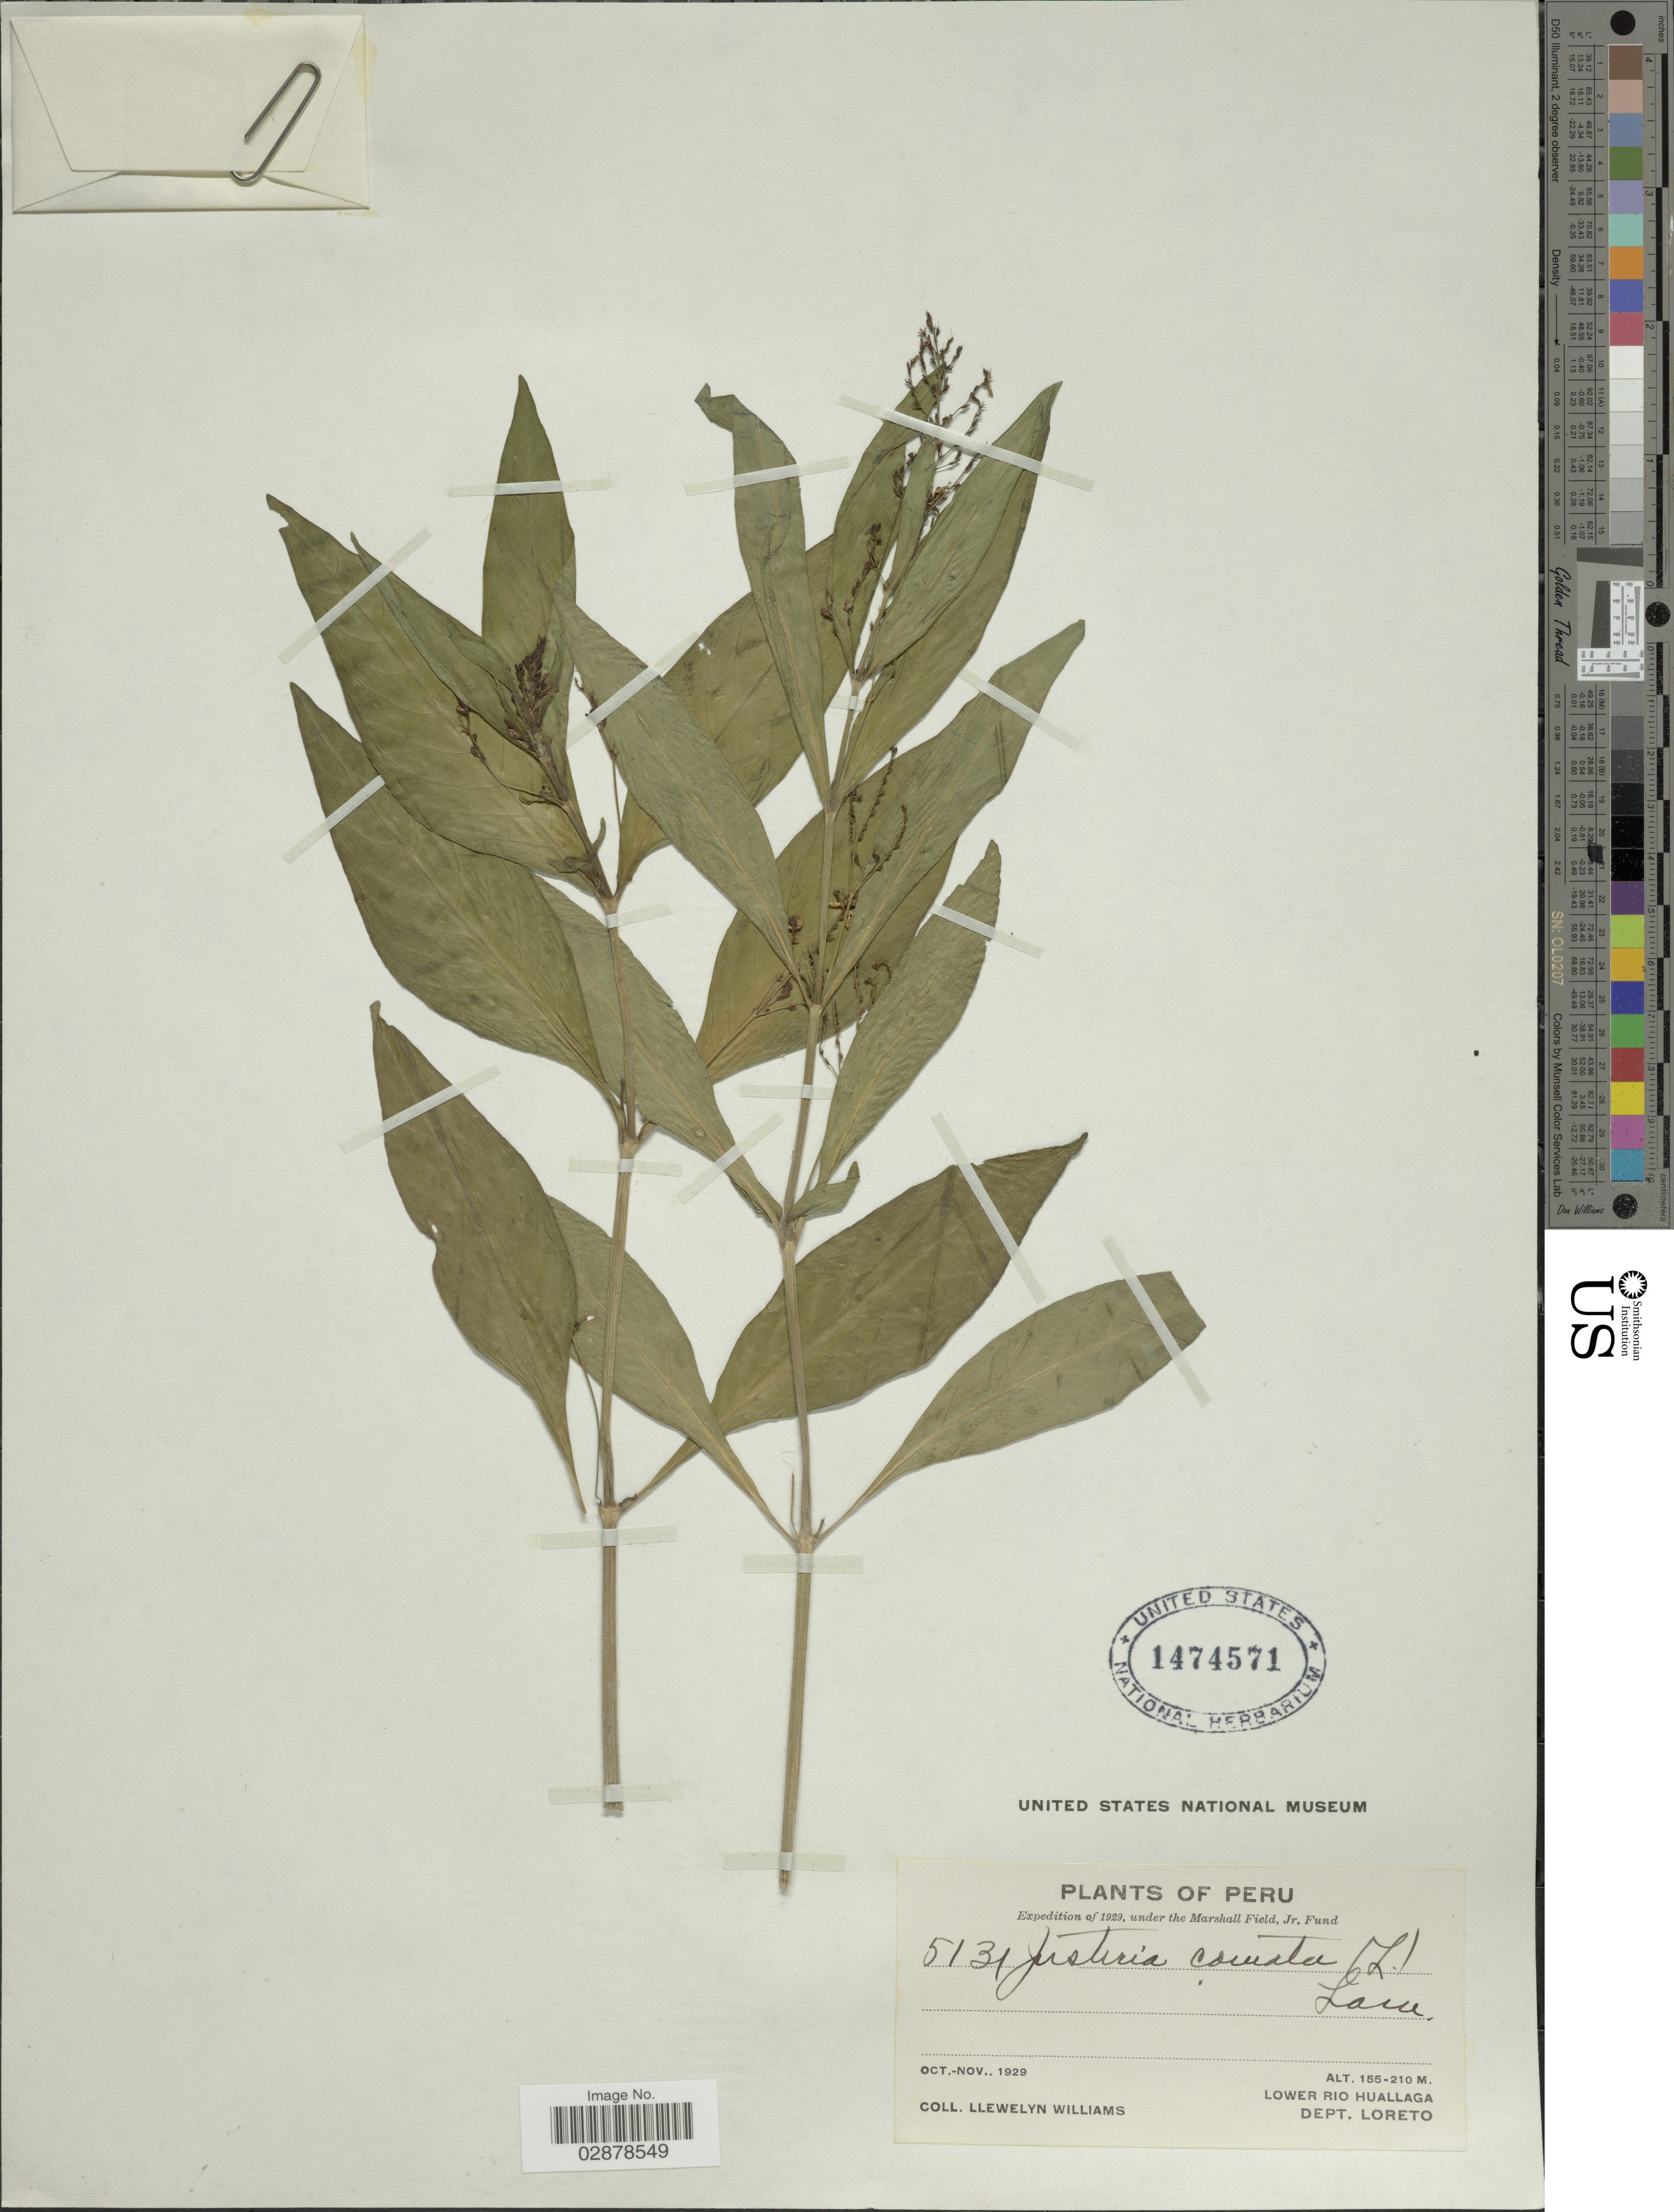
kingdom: Plantae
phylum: Tracheophyta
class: Magnoliopsida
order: Lamiales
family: Acanthaceae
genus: Justicia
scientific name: Justicia comata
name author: (L.) Lam.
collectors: Ll. Williams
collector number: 5131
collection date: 1929-10/1929-11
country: Peru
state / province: Loreto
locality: Lower Rio Huallaga, Dept. Loreto.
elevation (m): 155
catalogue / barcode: US 1474571